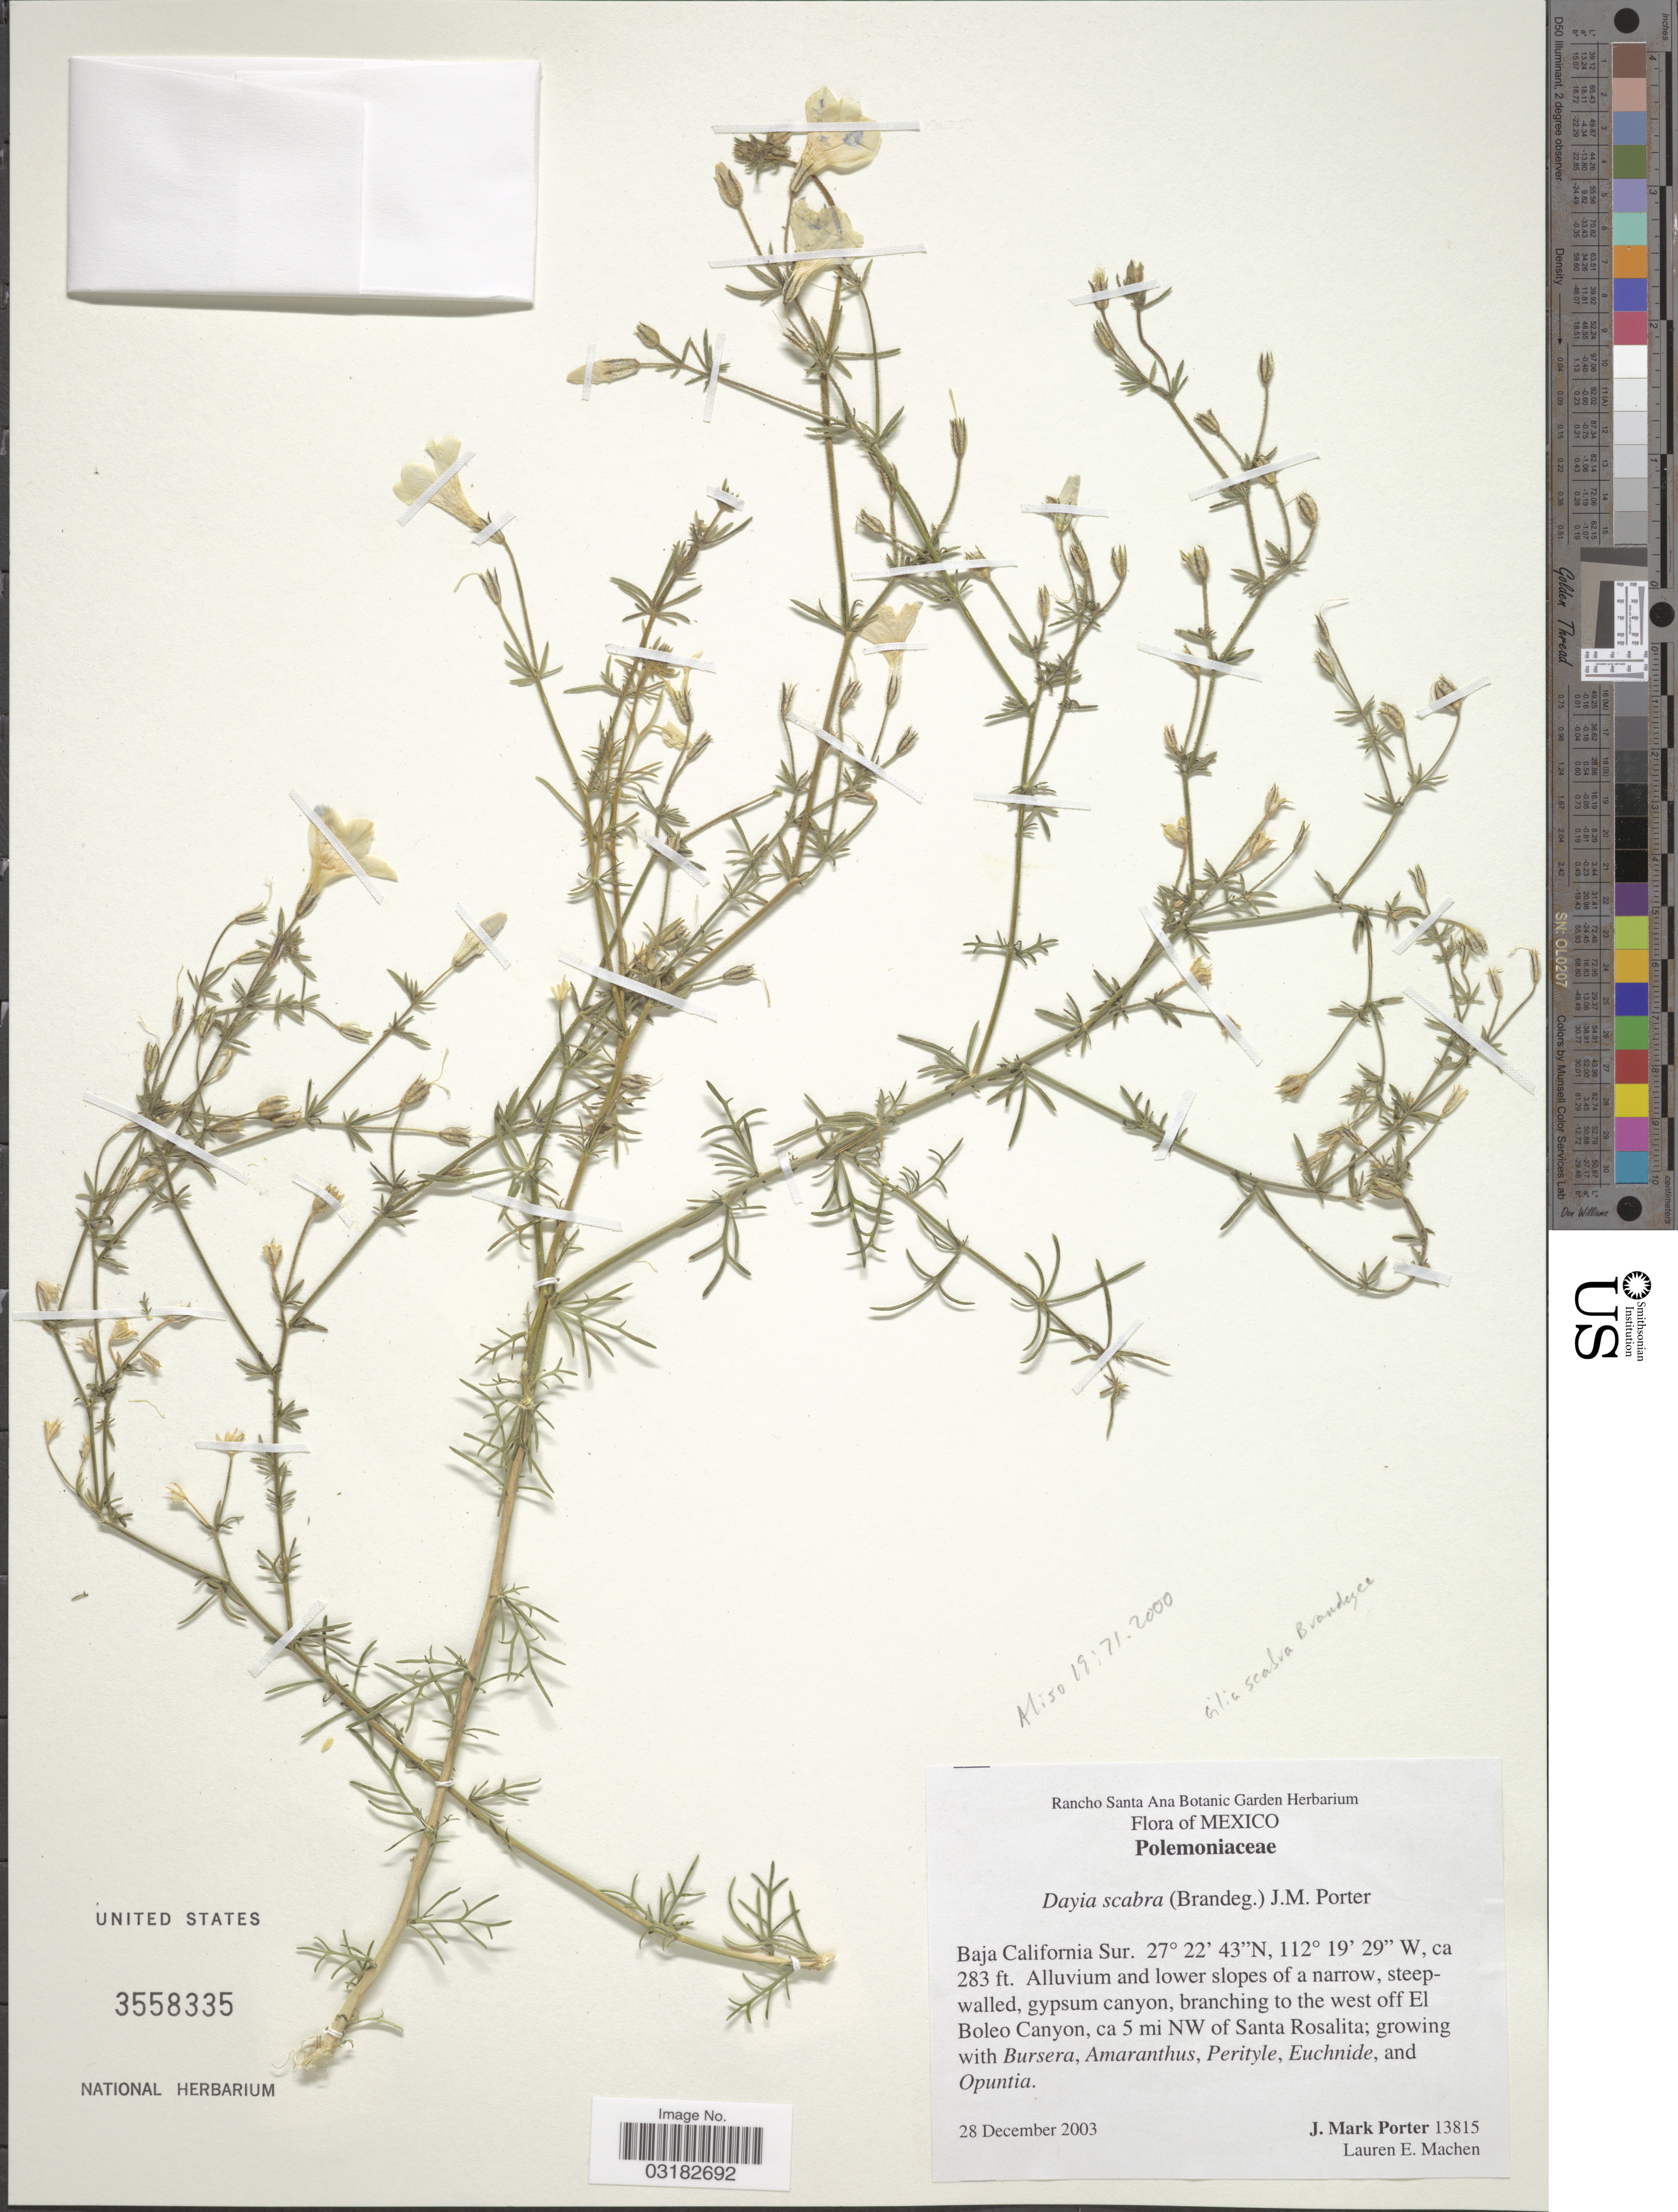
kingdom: Plantae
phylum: Tracheophyta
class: Magnoliopsida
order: Ericales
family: Polemoniaceae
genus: Dayia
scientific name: Dayia scabra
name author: (Brandegee) J.M. Porter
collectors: J. M. Porter & L. Machen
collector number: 13815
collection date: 2003-12-28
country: Mexico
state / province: Baja California Sur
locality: Gypsum canyon, branching to the west off El Boleo Canyon, ca 5 mi NW of Santa Rosalita.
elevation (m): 86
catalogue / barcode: US 3558335